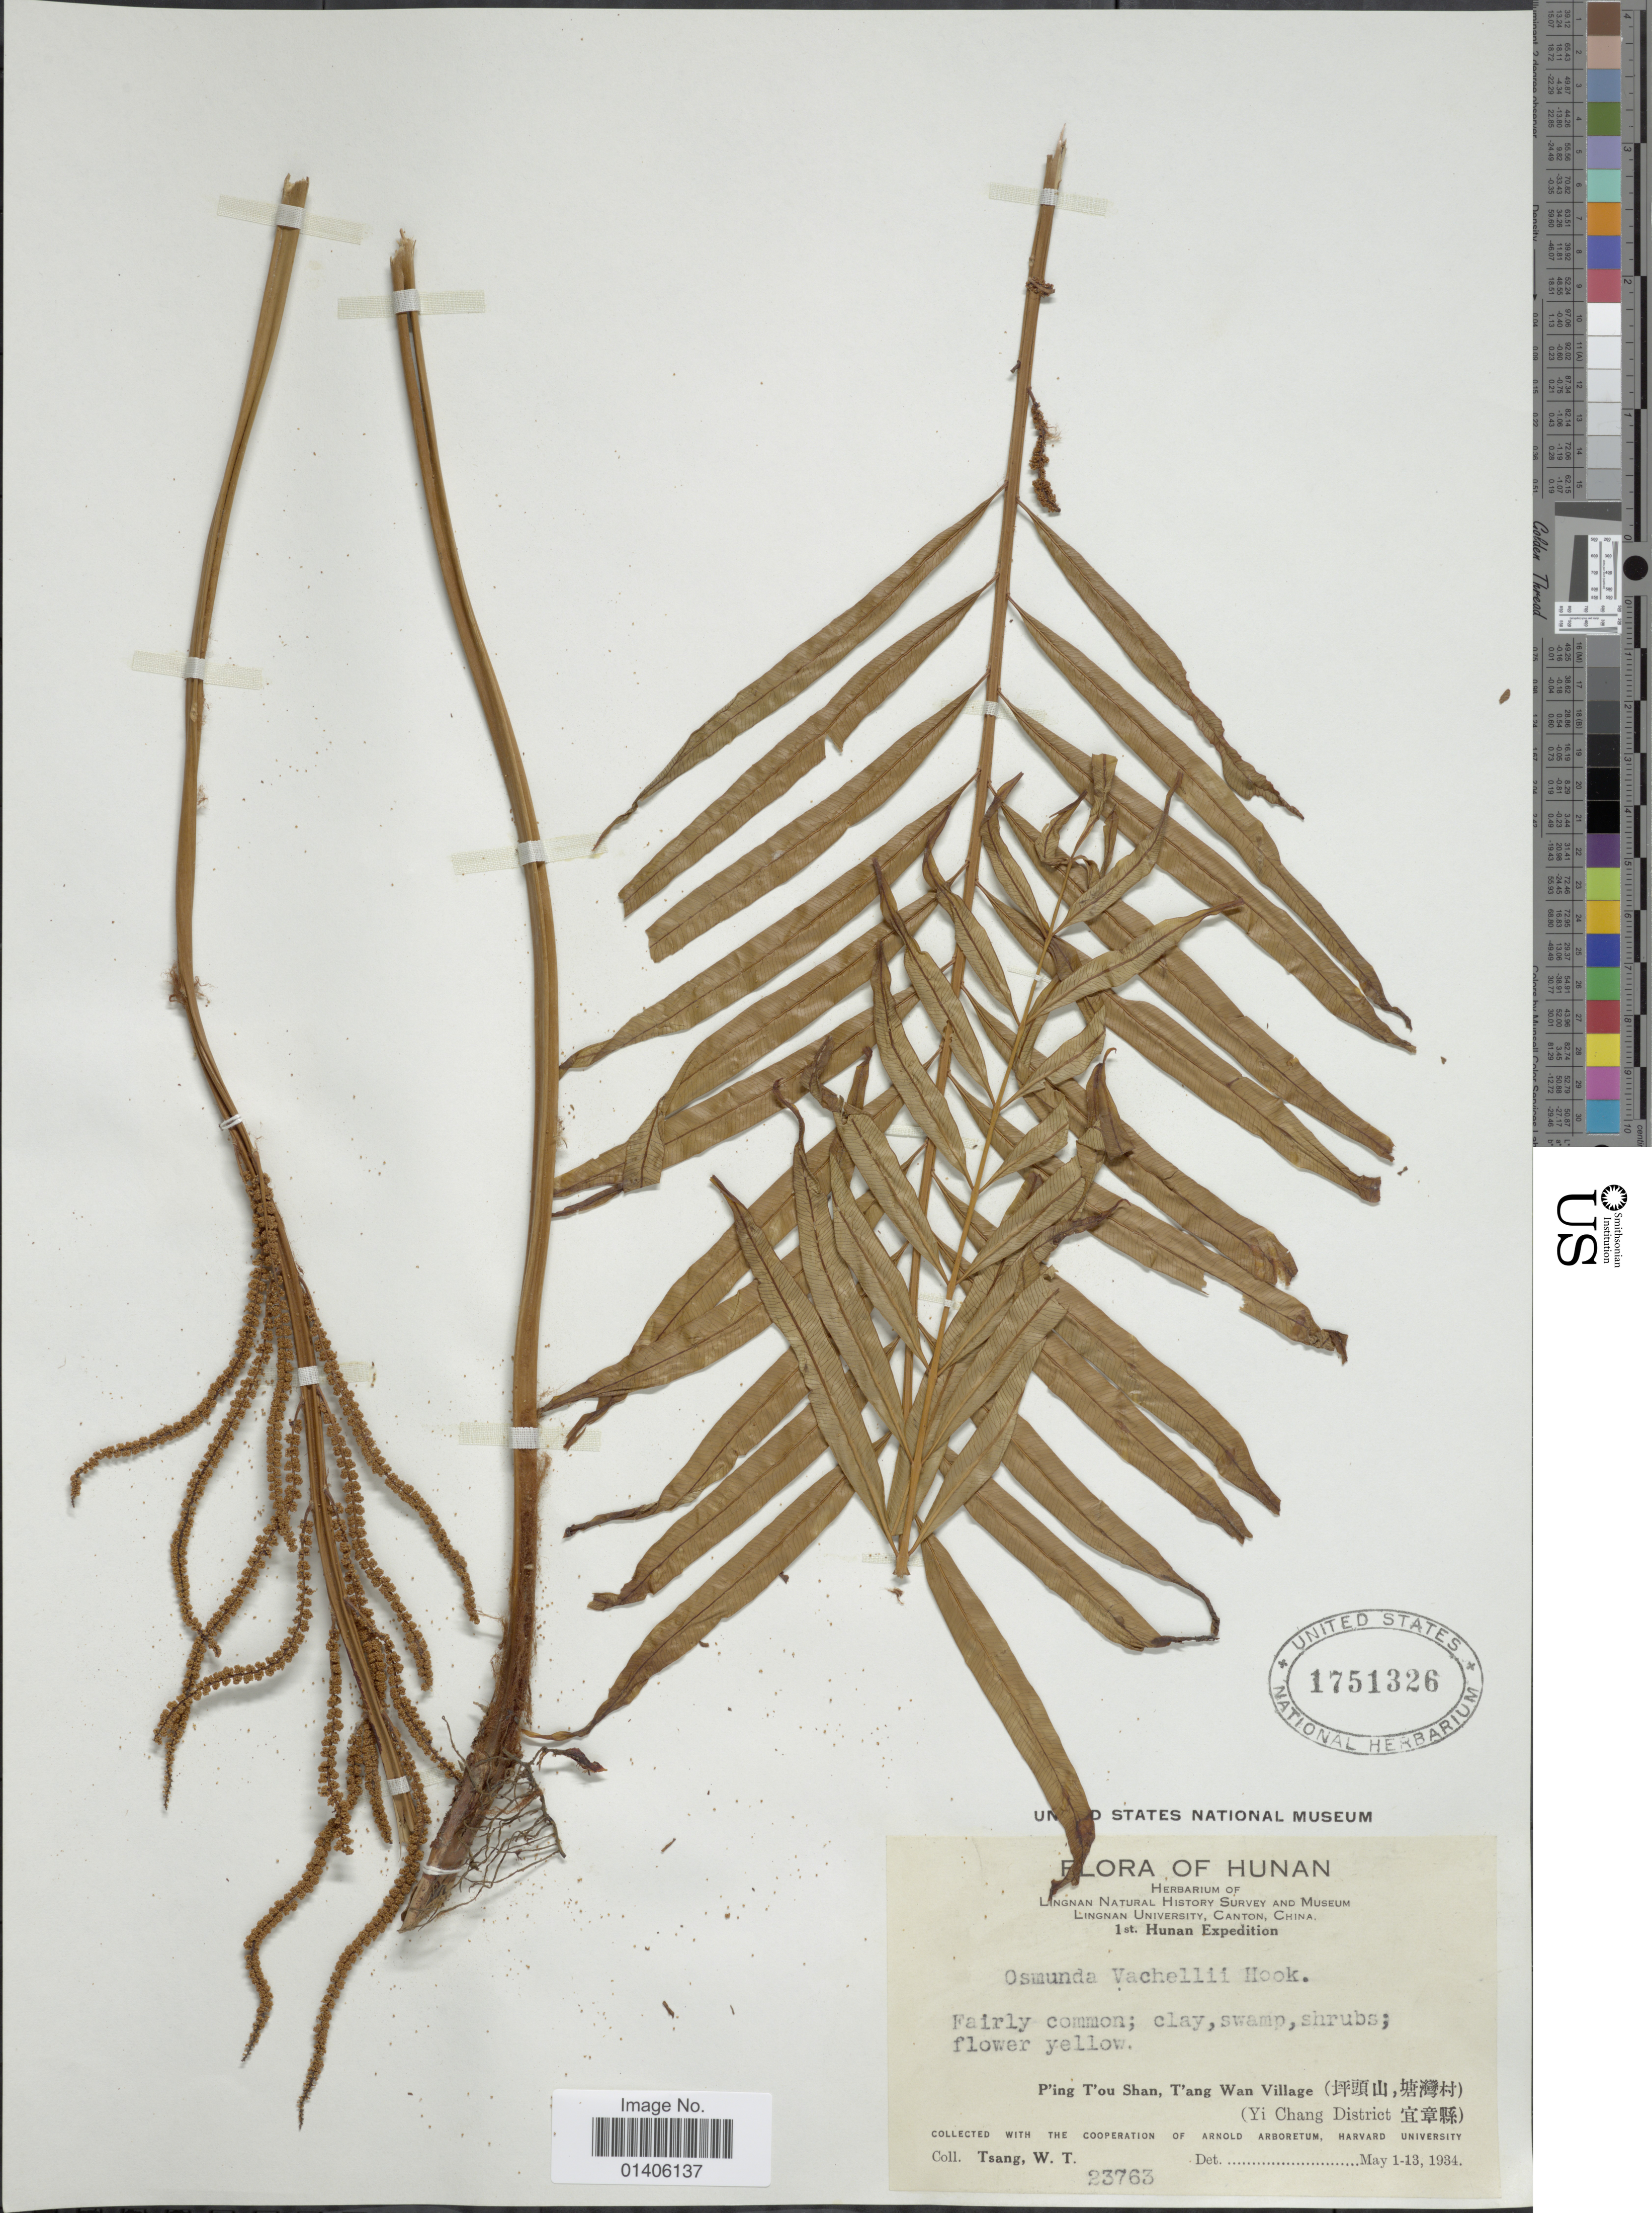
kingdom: Plantae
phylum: Tracheophyta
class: Polypodiopsida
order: Osmundales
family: Osmundaceae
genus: Osmunda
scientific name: Osmunda vachellii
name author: Hook.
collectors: W. T. Tsang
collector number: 23763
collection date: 1934-05-01/1934-05-13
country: China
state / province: Hunan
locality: P'ing T'ou Shan, T'ang Wan Village (X) (Yi Chang District X)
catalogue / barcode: US 1751326